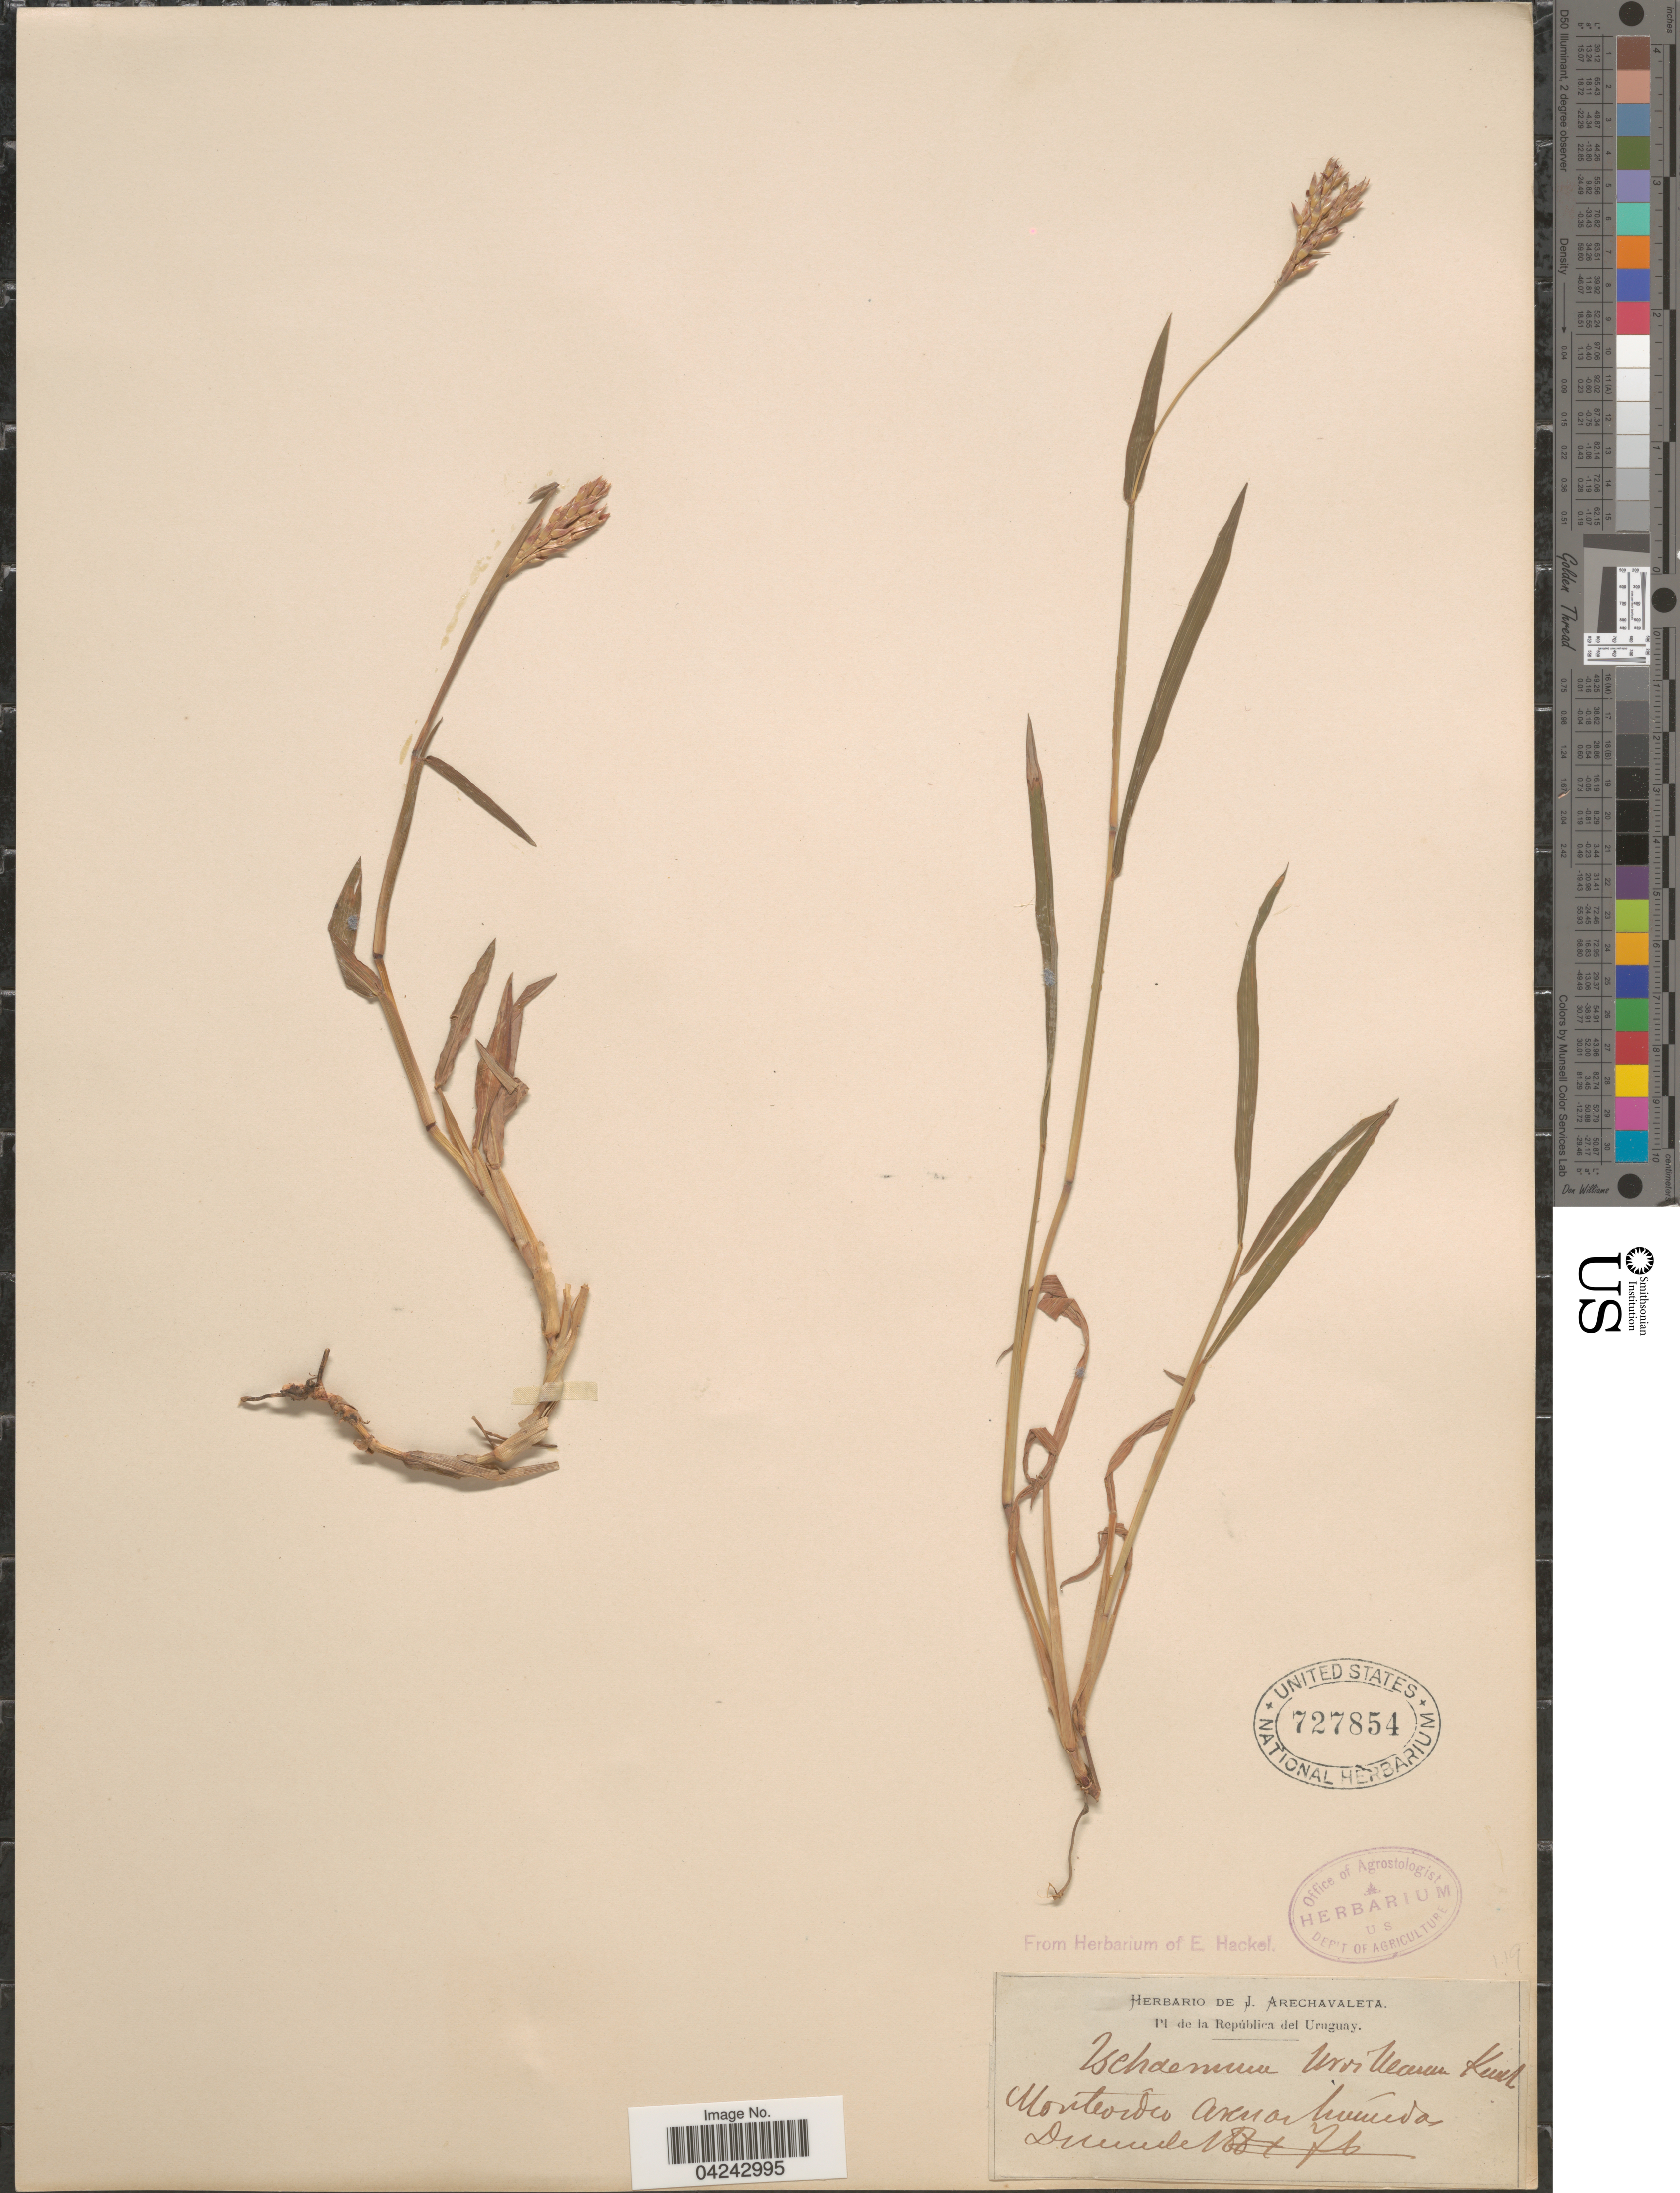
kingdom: Plantae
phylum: Tracheophyta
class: Liliopsida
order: Poales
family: Poaceae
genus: Ischaemum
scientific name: Ischaemum minus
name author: J. Presl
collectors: J. Arechavaleta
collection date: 1881-12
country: Uruguay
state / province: Montevideo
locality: Arenos humidos.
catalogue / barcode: US 727854